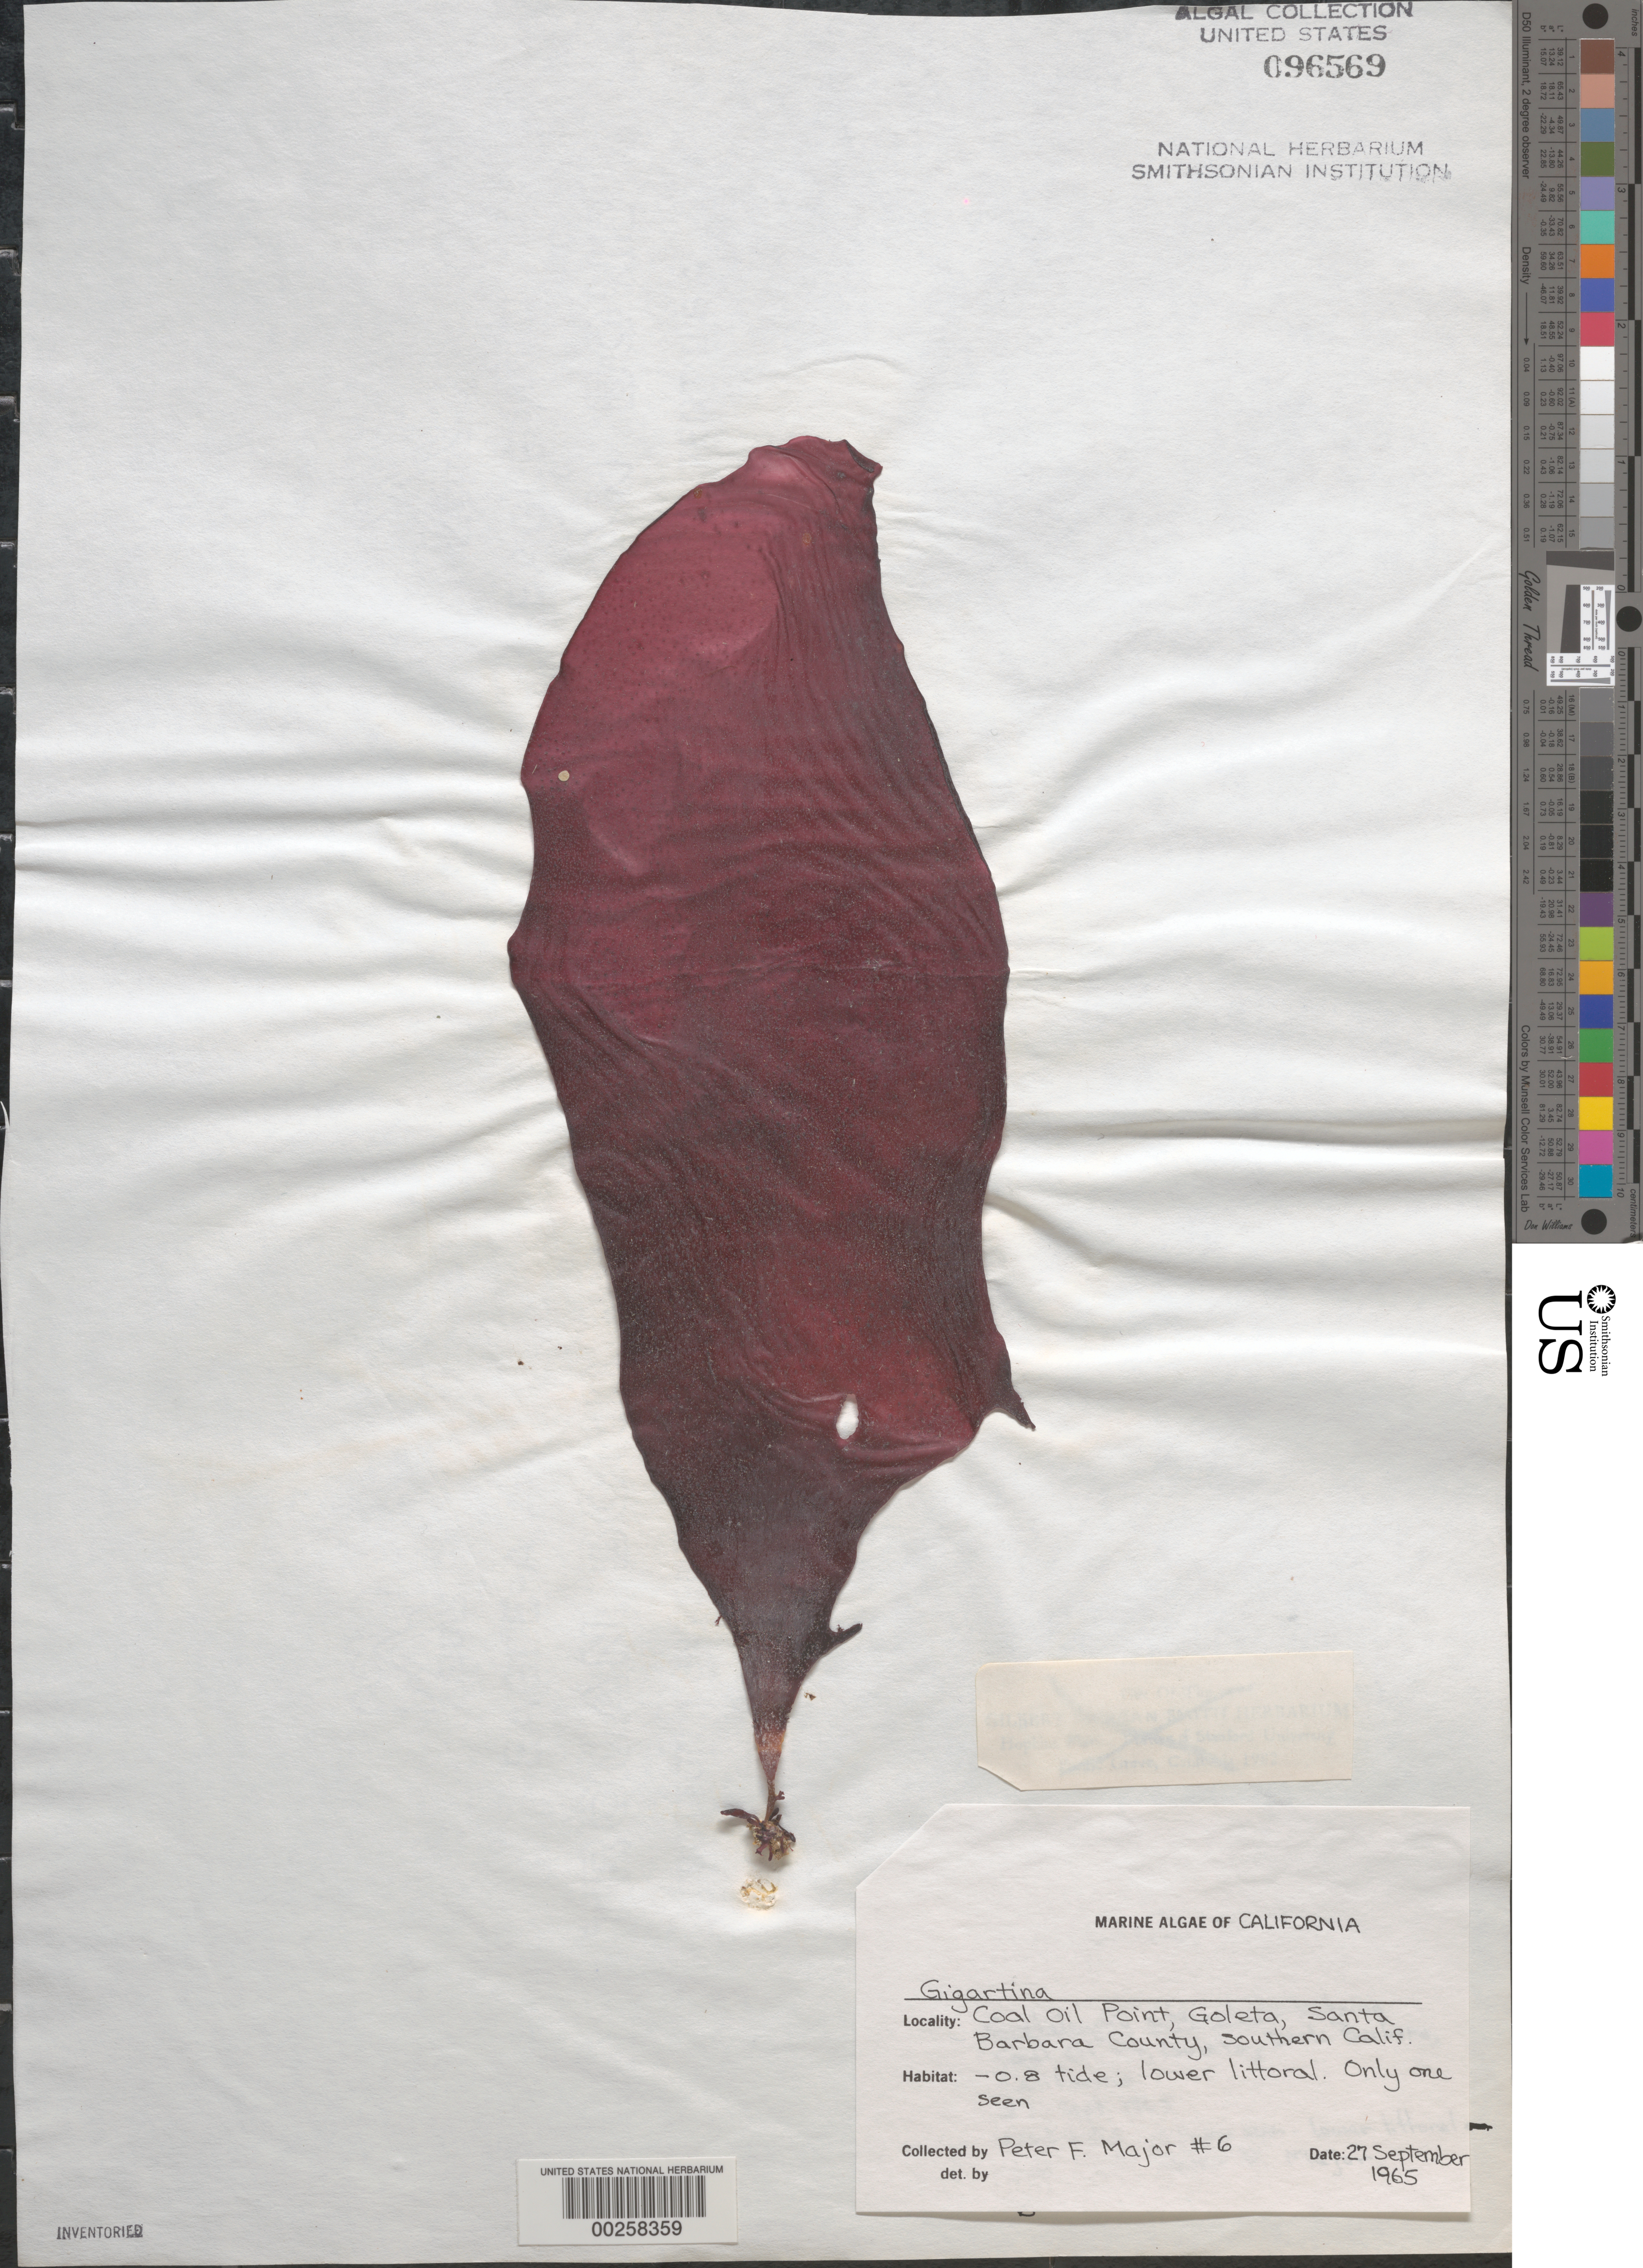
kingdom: Plantae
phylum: Rhodophyta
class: Florideophyceae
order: Gigartinales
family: Gigartinaceae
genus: Gigartina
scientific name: Gigartina sp.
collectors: P. Major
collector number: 6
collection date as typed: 27 Sep 1965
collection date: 1965-09-27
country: United States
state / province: California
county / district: Santa Barbara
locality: Coal Oil Point, Goleta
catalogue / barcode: US 96569